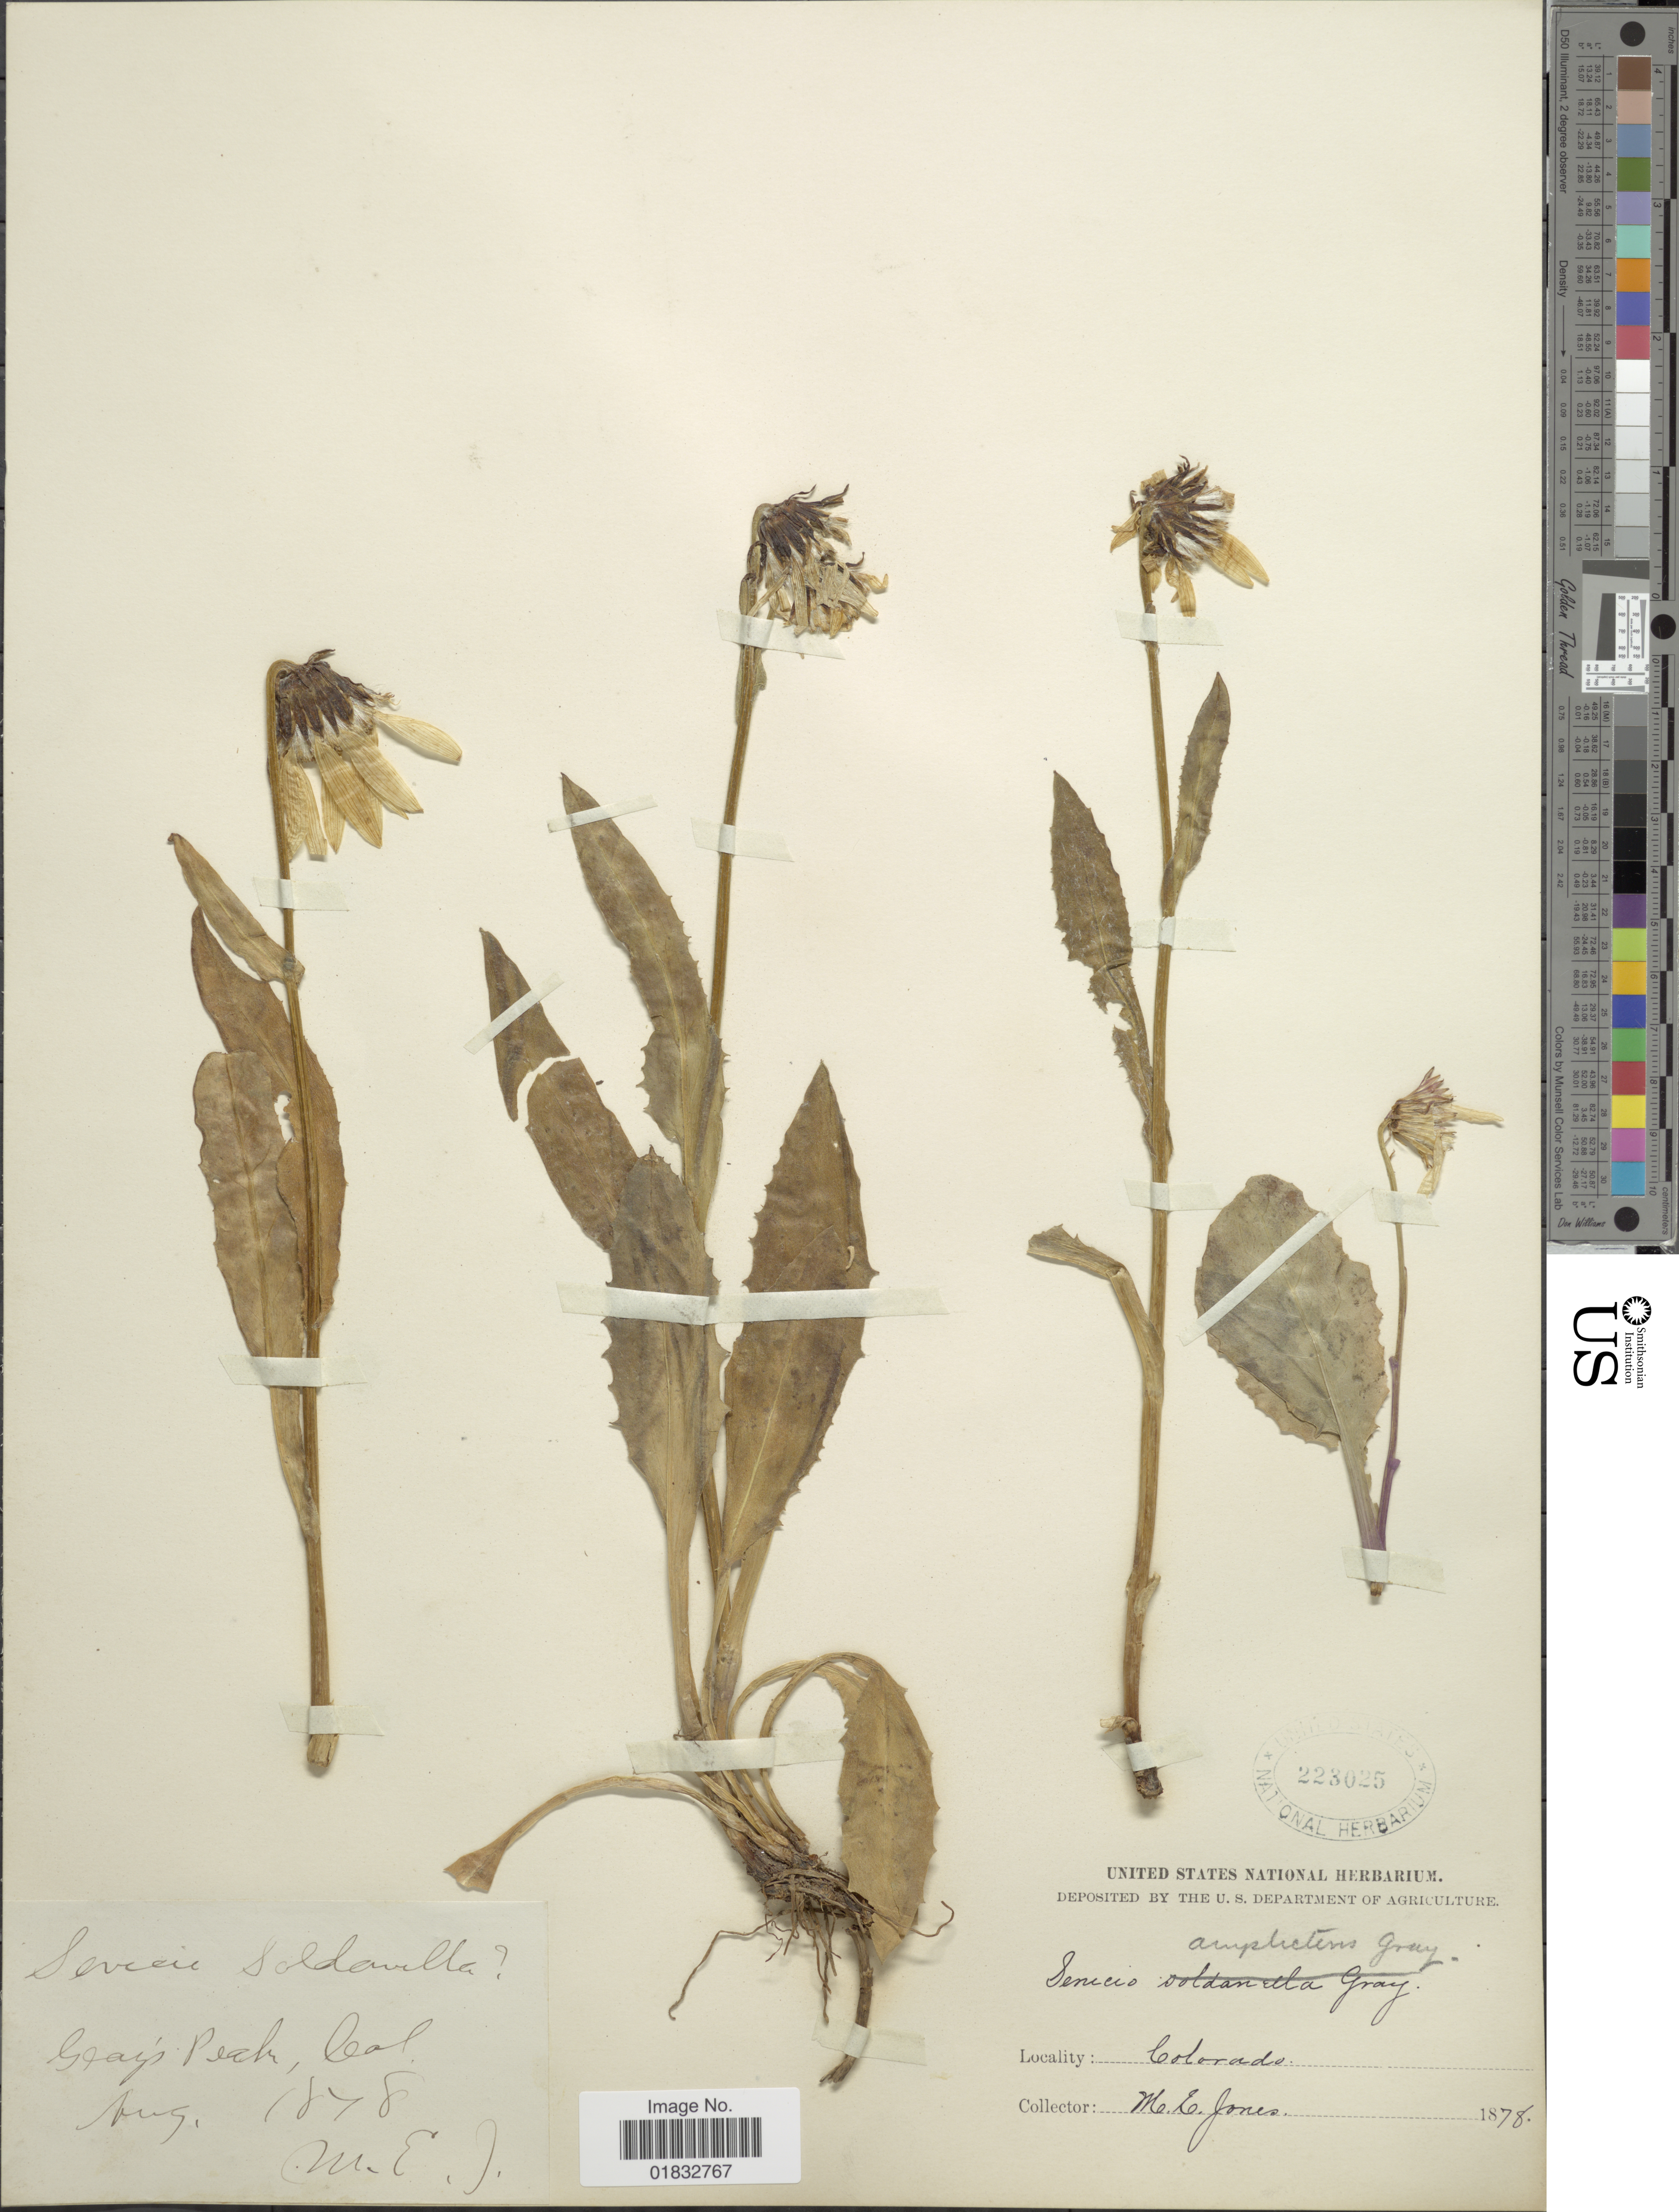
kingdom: Plantae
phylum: Tracheophyta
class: Magnoliopsida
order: Asterales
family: Asteraceae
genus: Senecio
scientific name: Senecio amplectens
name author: A. Gray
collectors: M. E. Jones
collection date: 1878-08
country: United States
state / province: Colorado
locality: Gray's Peak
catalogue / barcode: US 223025